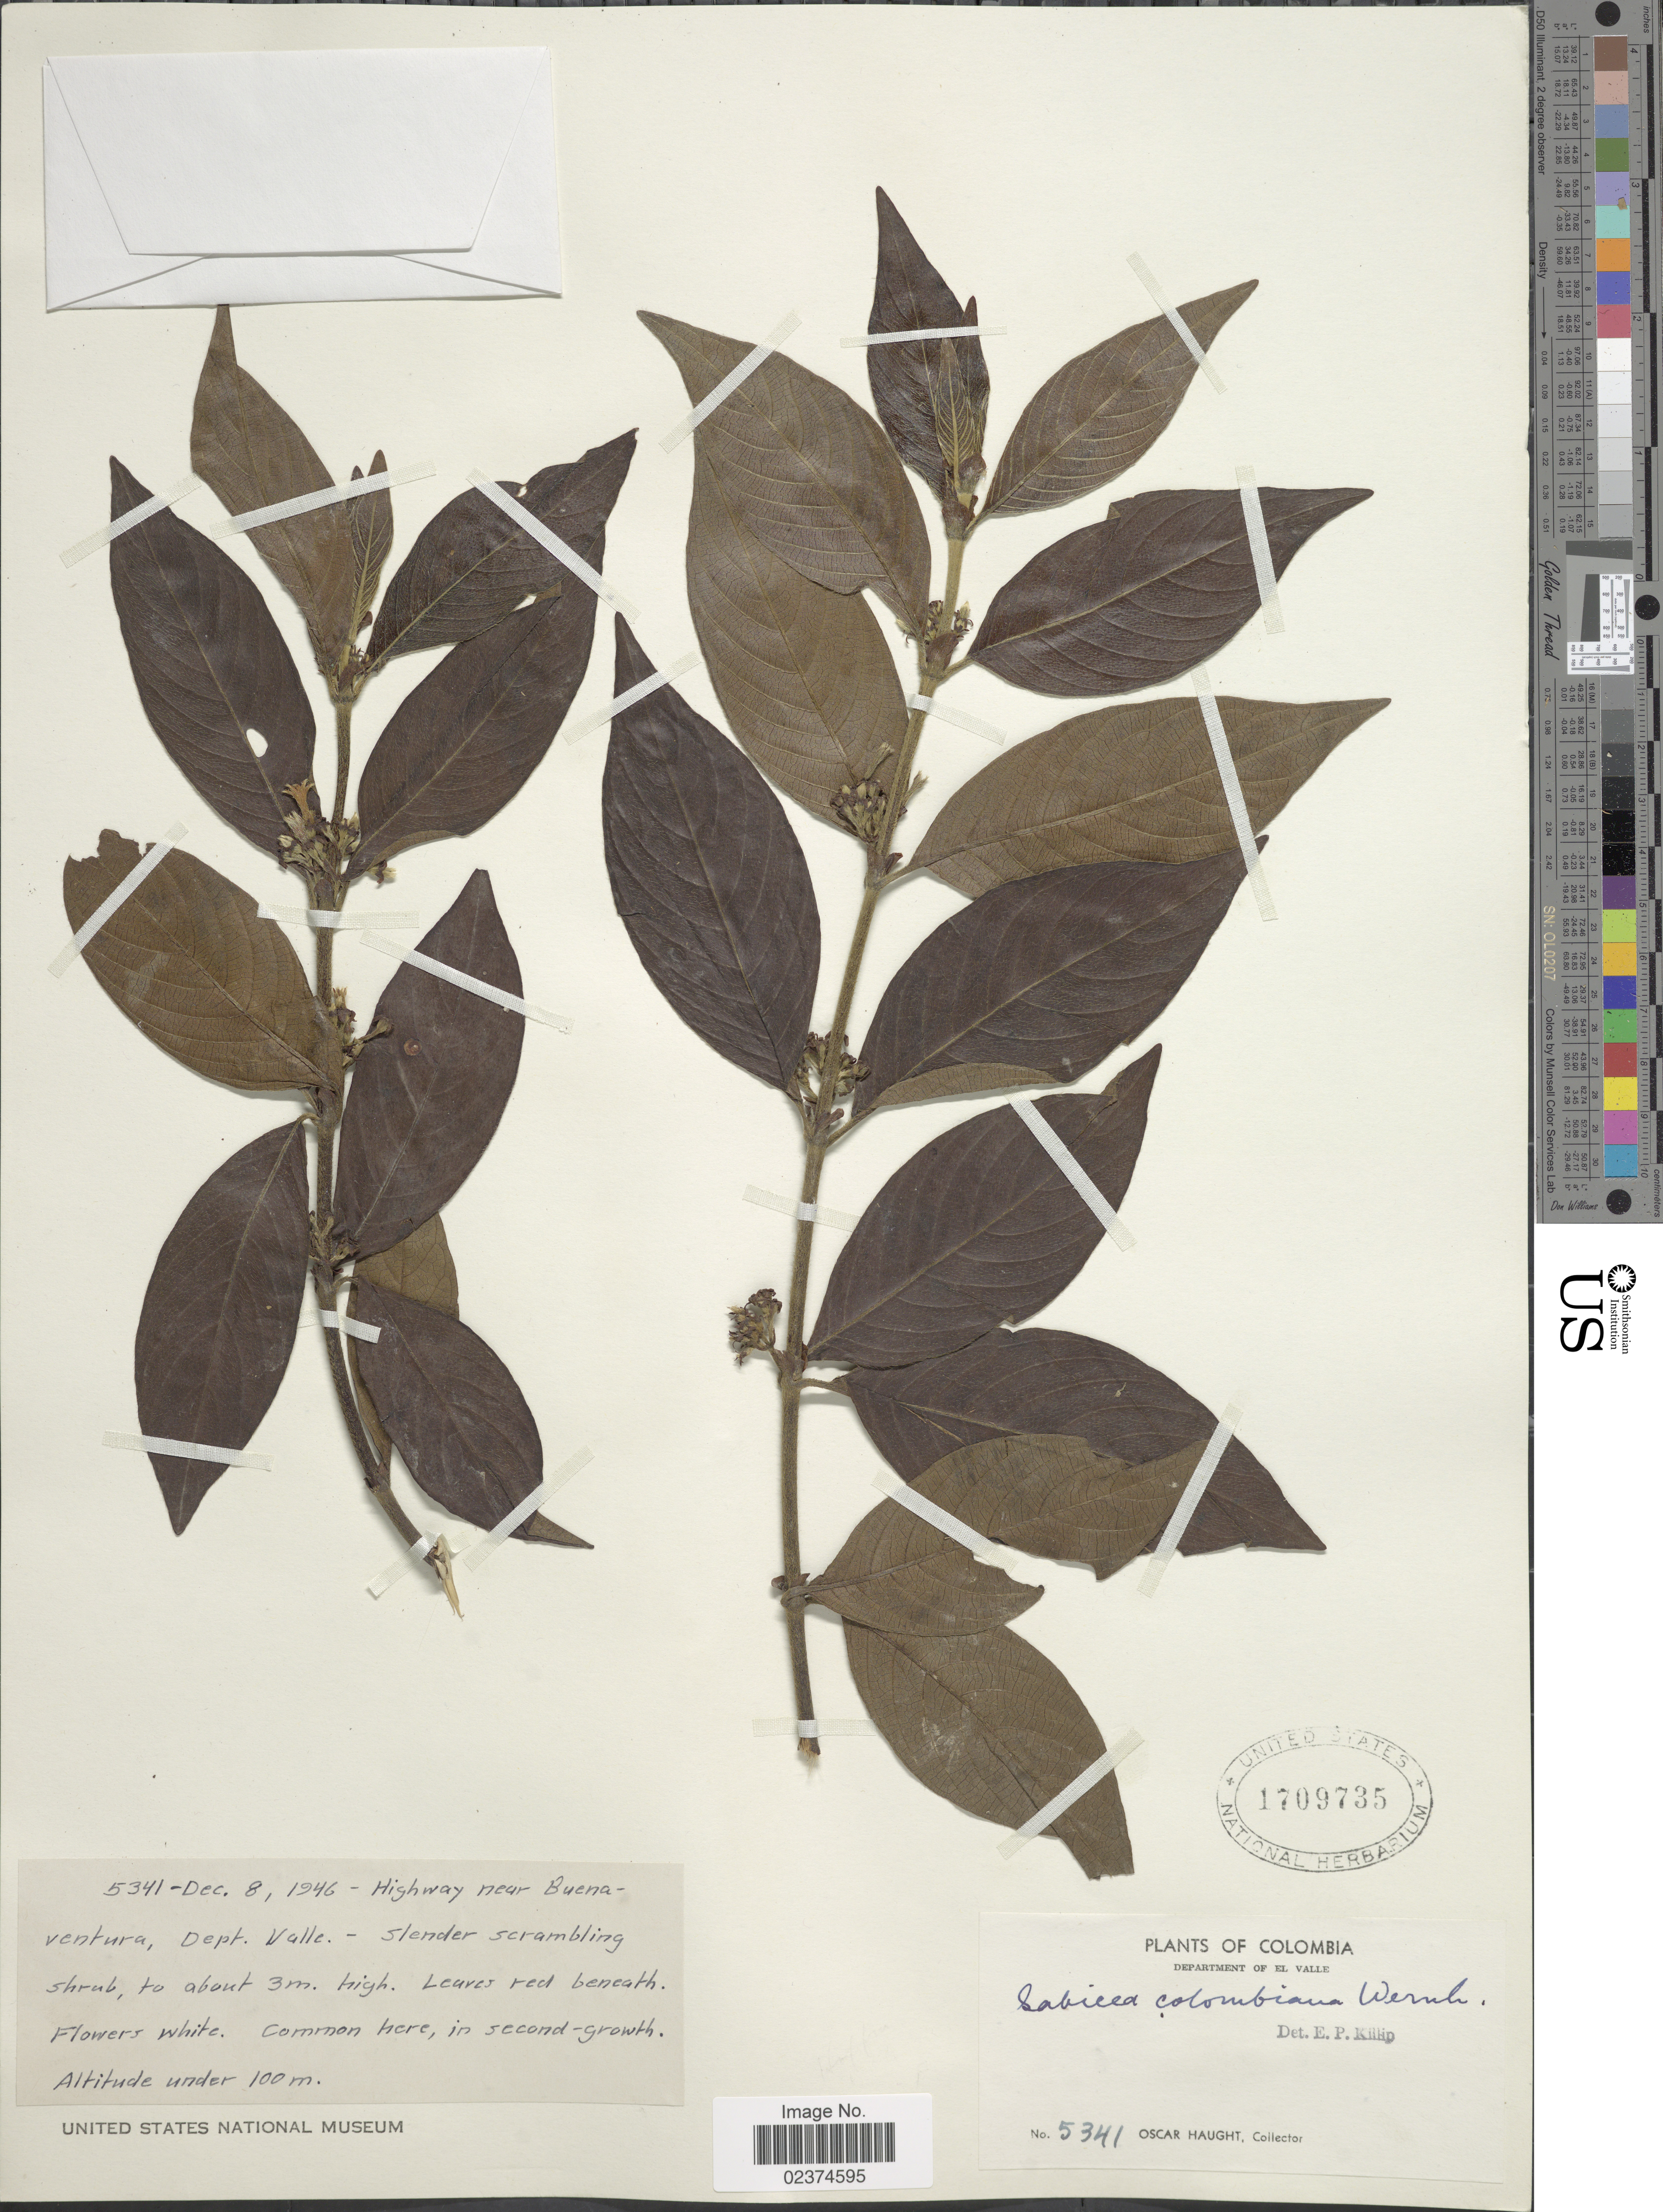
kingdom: Plantae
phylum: Tracheophyta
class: Magnoliopsida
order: Gentianales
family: Rubiaceae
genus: Sabicea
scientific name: Sabicea colombiana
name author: Wernham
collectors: O. Haught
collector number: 5341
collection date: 1946-12-08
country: Colombia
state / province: Valle del Cauca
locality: Department of El Valle, Highway near Buena-ventura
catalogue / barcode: US 1709735